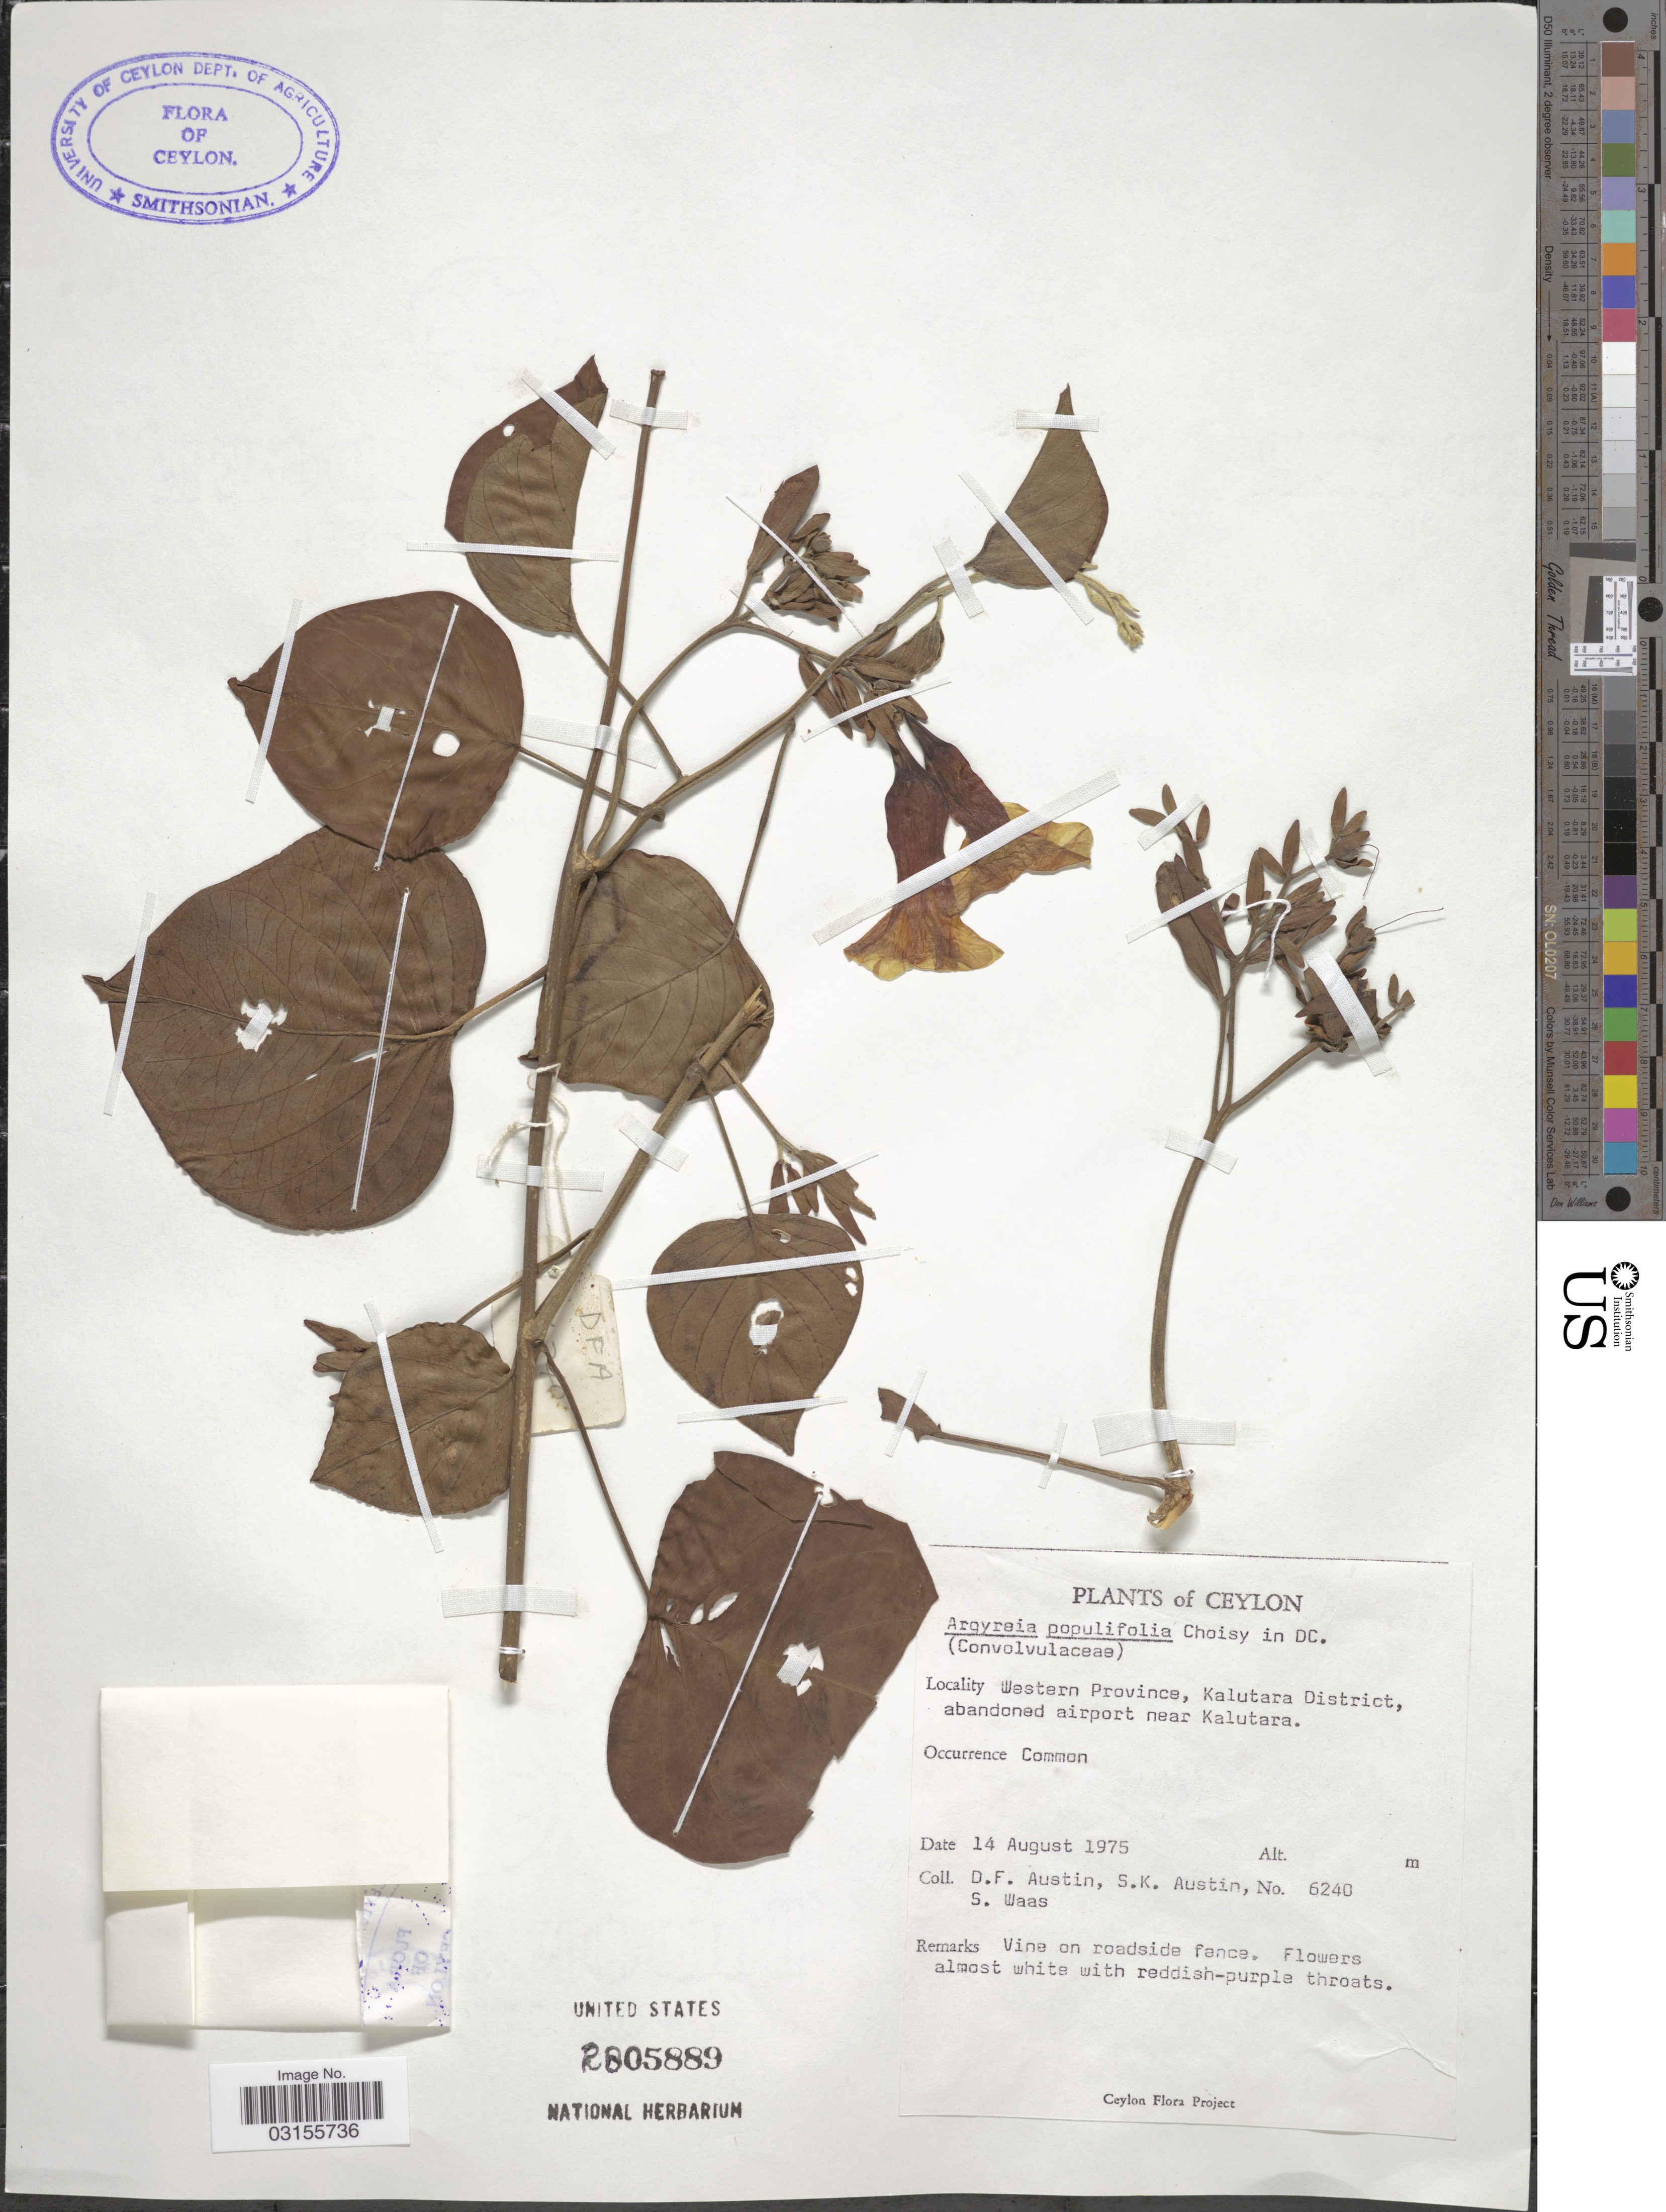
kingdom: Plantae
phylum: Tracheophyta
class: Magnoliopsida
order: Solanales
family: Convolvulaceae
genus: Argyreia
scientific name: Argyreia populifolia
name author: Choisy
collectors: D. Austin, S. Austin & S. Waas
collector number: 6240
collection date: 1975-08-14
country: Sri Lanka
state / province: Western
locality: Ceylon. Kalutara District, abandoned airport near Kalutara.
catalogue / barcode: US 2805889